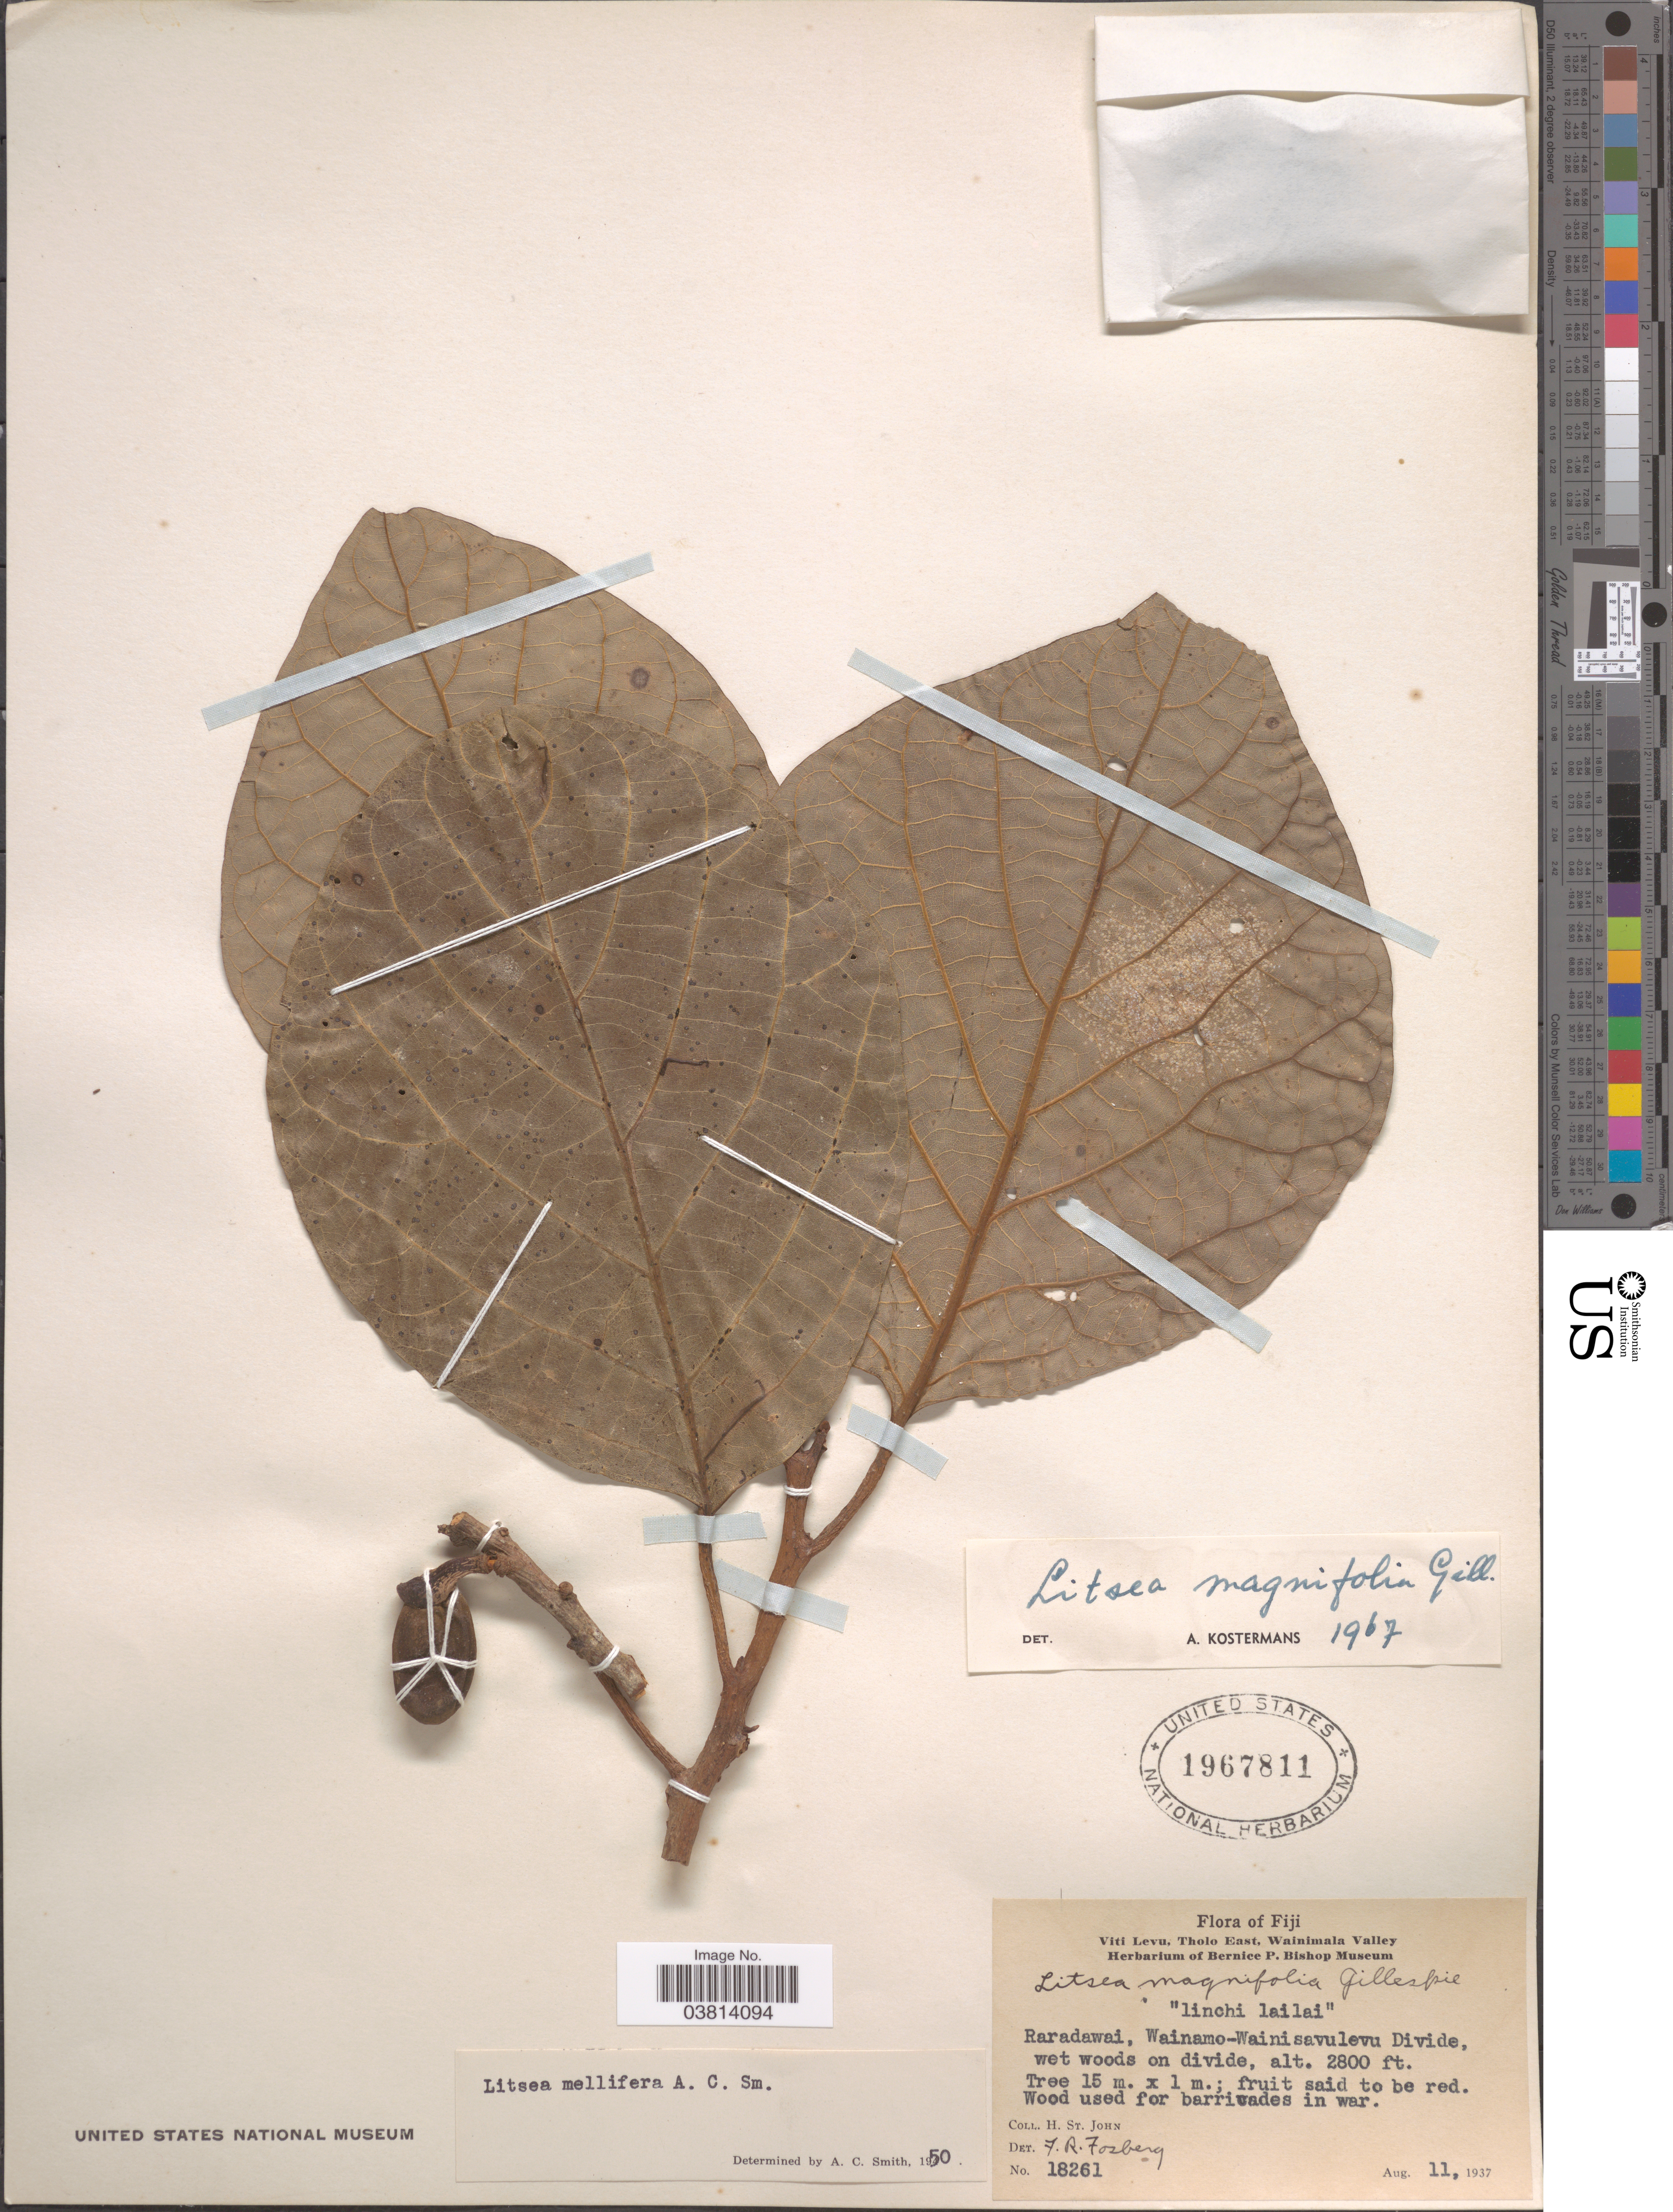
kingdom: Plantae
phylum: Tracheophyta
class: Magnoliopsida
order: Laurales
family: Lauraceae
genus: Litsea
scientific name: Litsea magnifolia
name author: Christoph.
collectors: H. St. John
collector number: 18261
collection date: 1937-08-11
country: Fiji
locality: Viti Levu, Tholo East, Wainimala Valley. Raradawai, Wainamo - Wainisavulevu Divide.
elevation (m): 853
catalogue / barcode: US 1967811